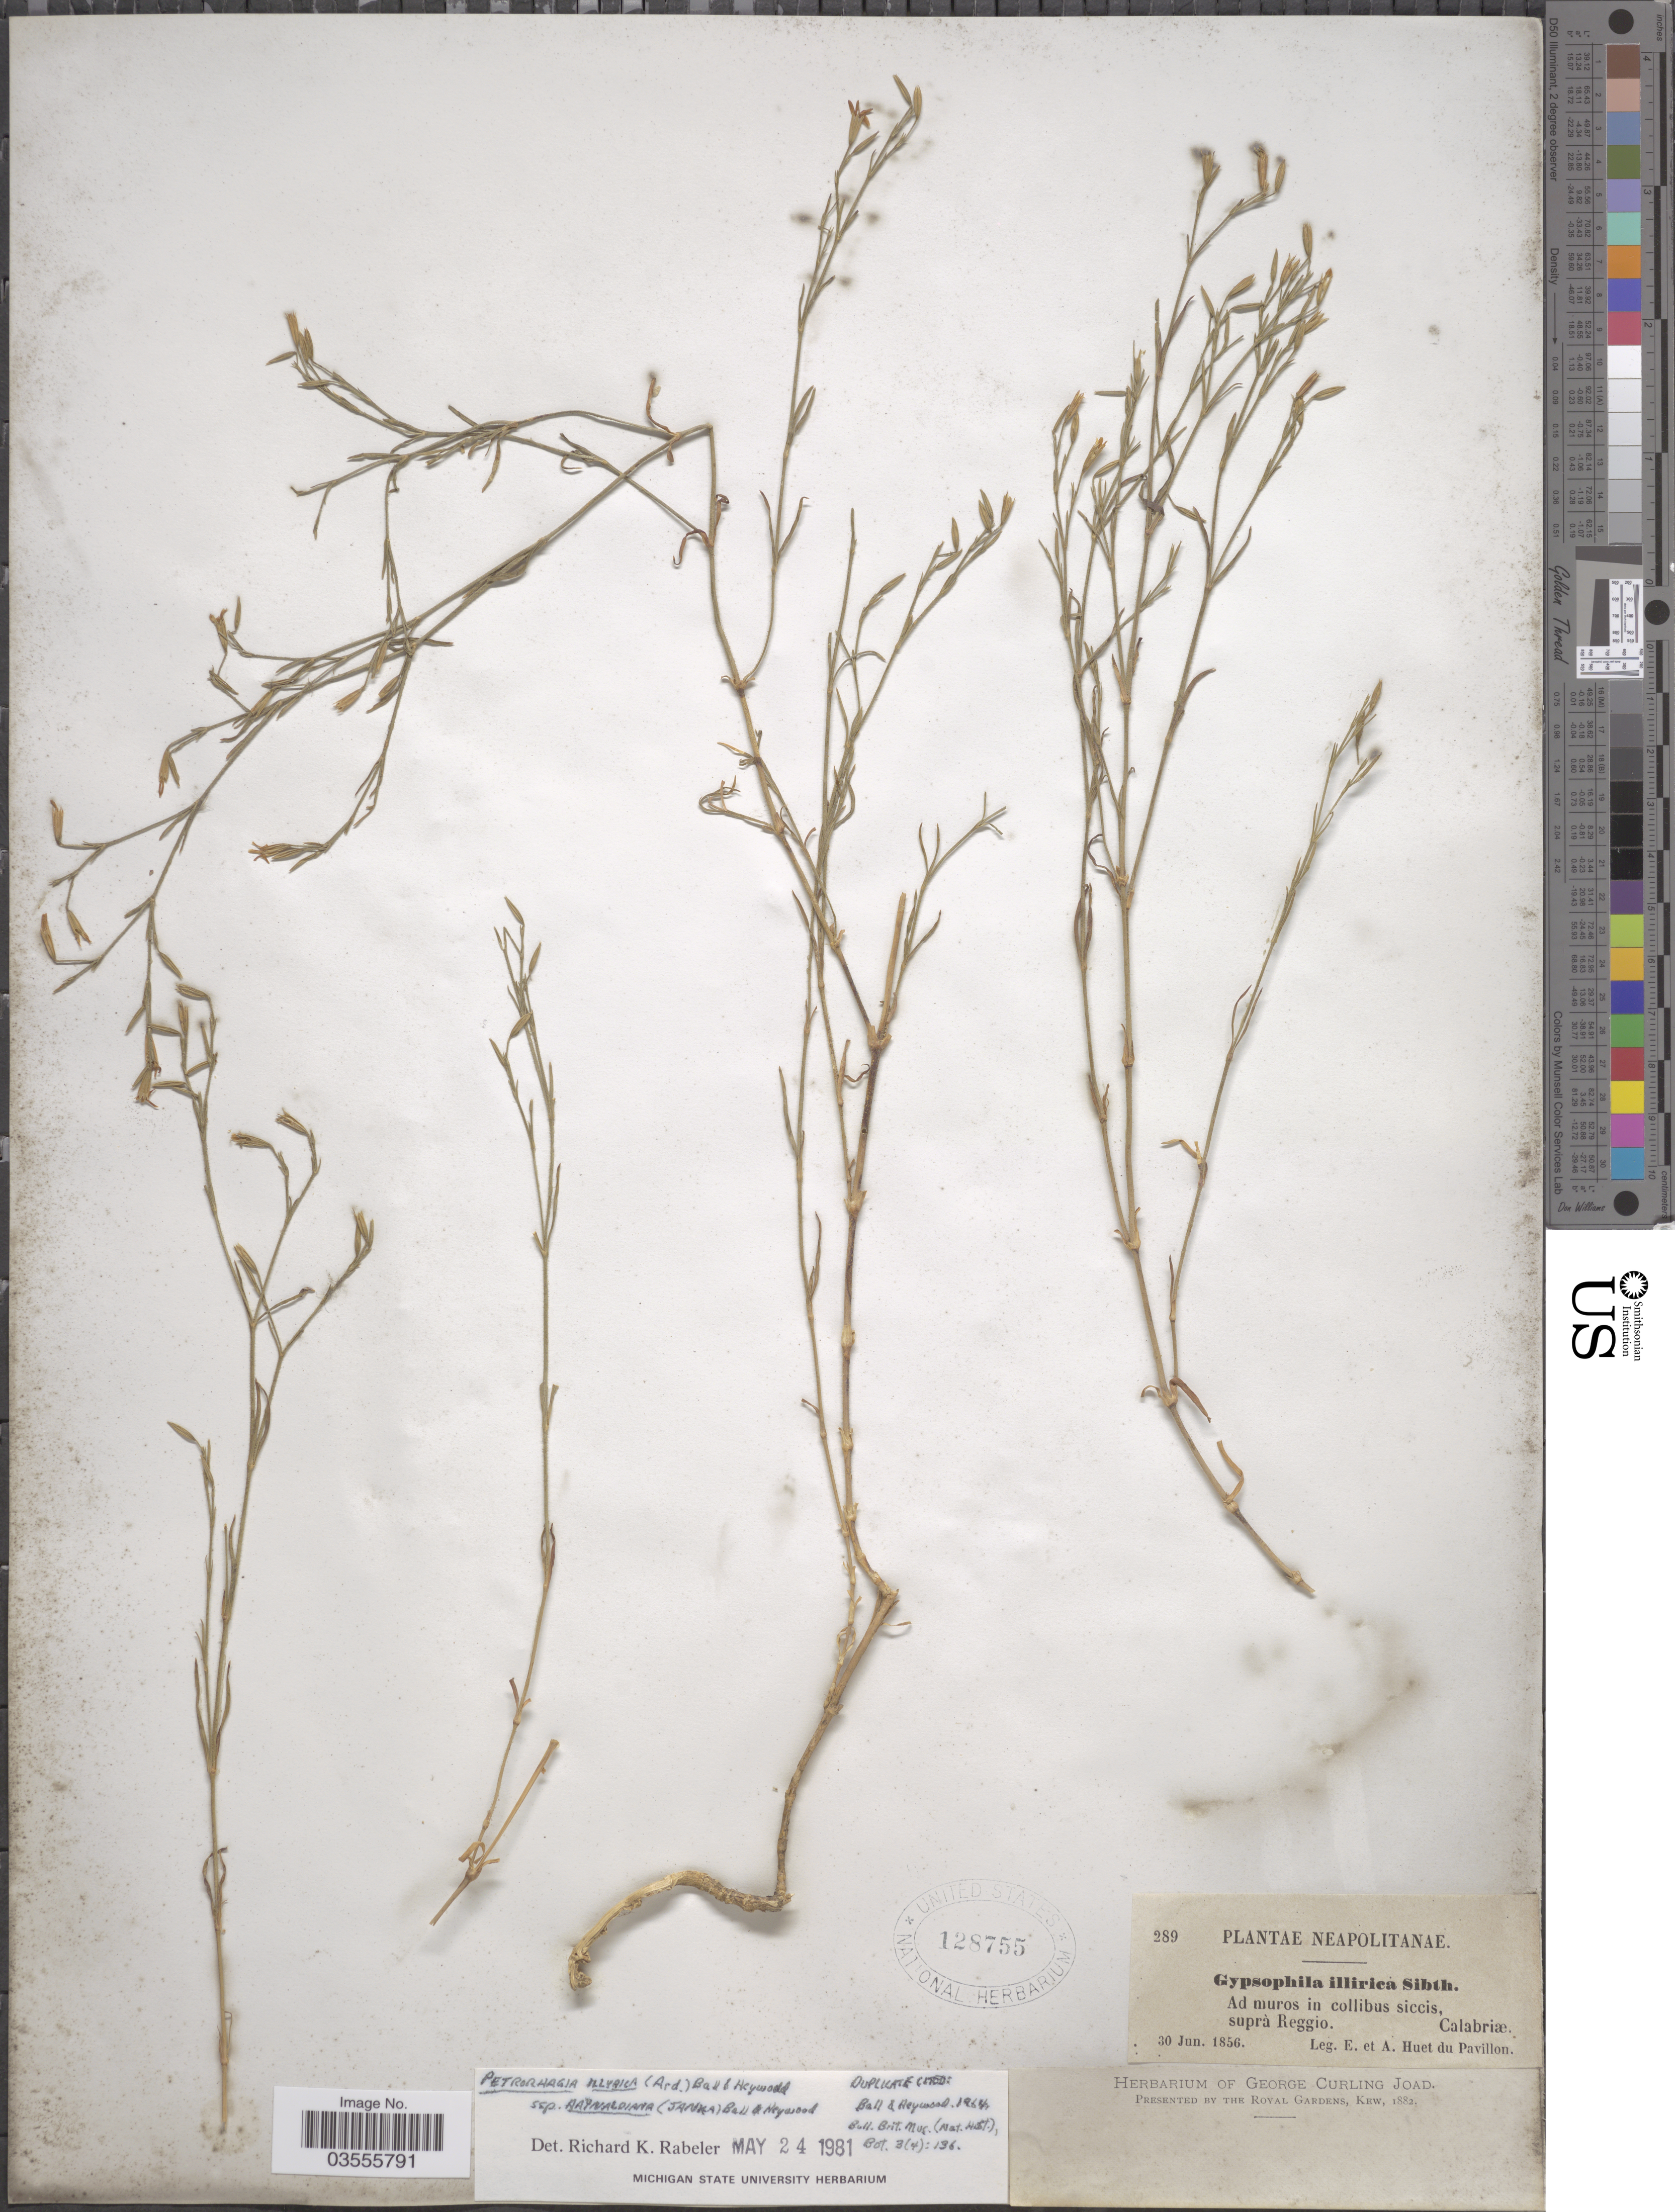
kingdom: Plantae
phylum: Tracheophyta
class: Magnoliopsida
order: Caryophyllales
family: Caryophyllaceae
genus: Dianthus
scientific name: Dianthus illyricus subsp. haynaldianus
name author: (Nyman) Fassou et al.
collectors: E. Huet du Pavillon & A. Huet du Pavillon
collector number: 289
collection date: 1856-06-30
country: Italy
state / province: Calabria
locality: Neapolitanae. Ad muros in collibus siccis, suprà Reggio. Calabriæ.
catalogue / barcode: US 128755